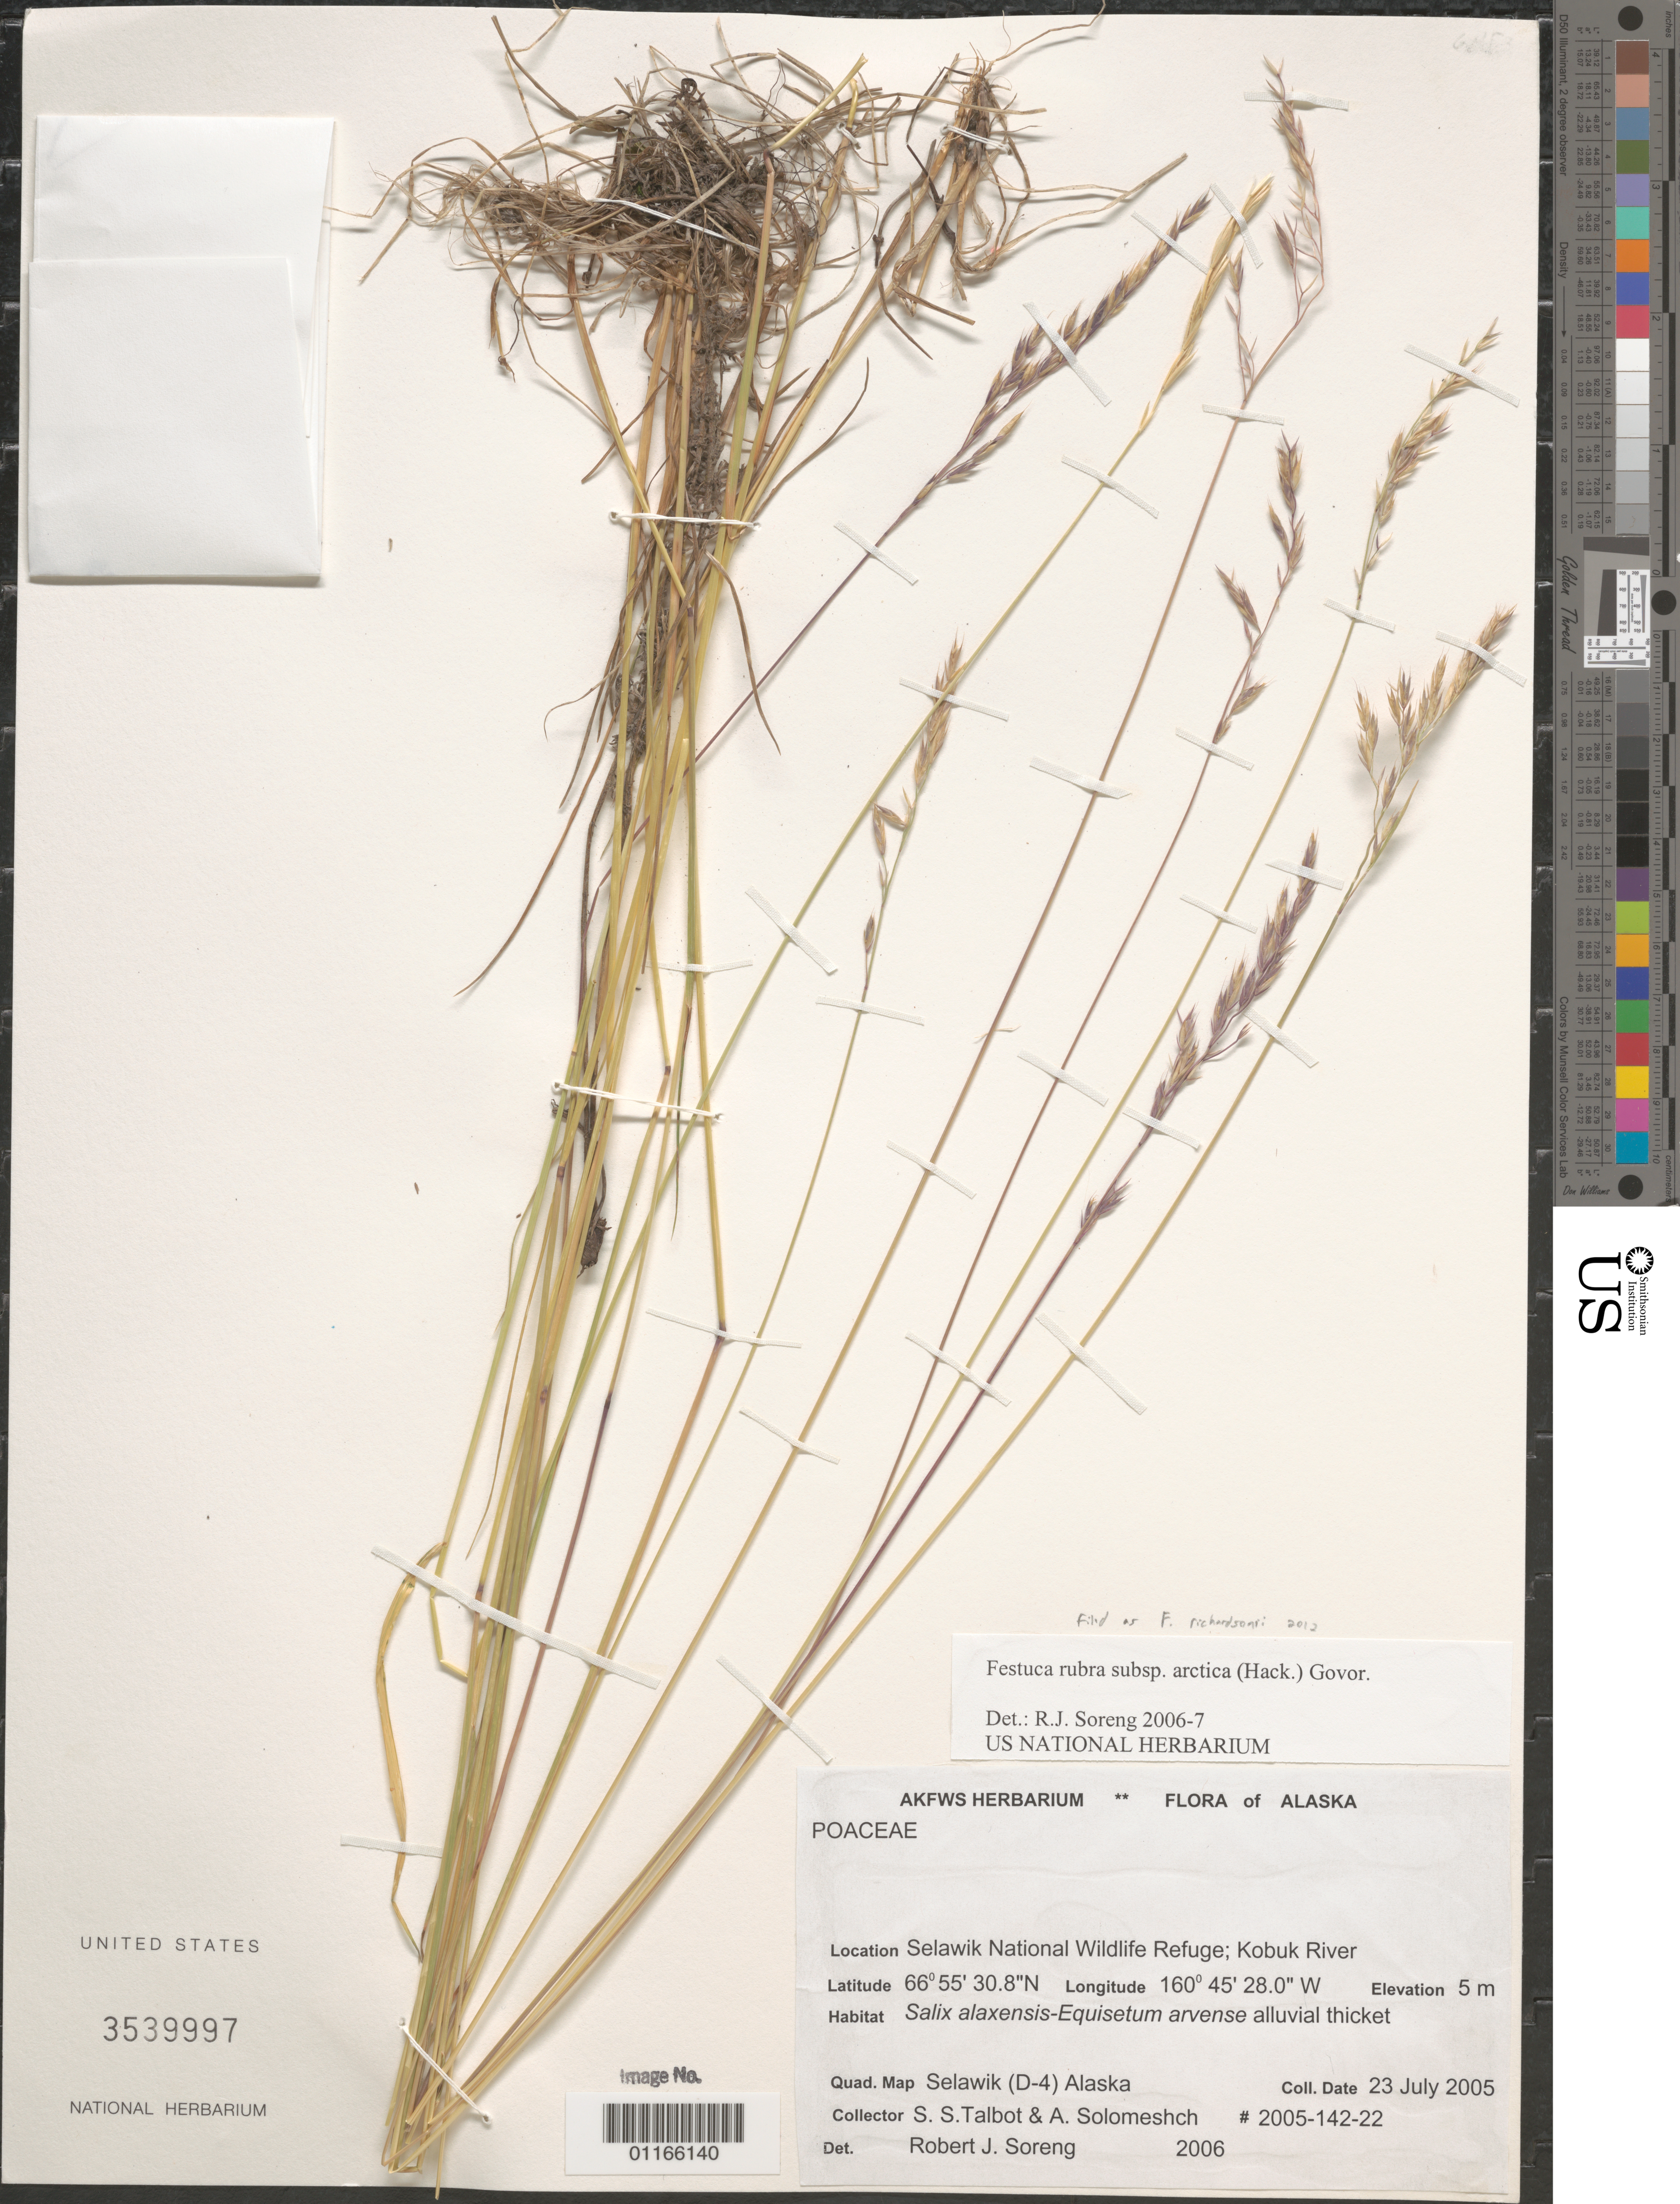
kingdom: Plantae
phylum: Tracheophyta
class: Liliopsida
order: Poales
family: Poaceae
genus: Festuca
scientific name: Festuca richardsonii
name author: Hook.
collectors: S. S. Talbot & A. Solomeshch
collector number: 2005-142-22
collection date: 2005-07-23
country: United States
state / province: Alaska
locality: Selawik National Wildlife Refuge; Kobuk River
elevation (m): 5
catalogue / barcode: US 3539997